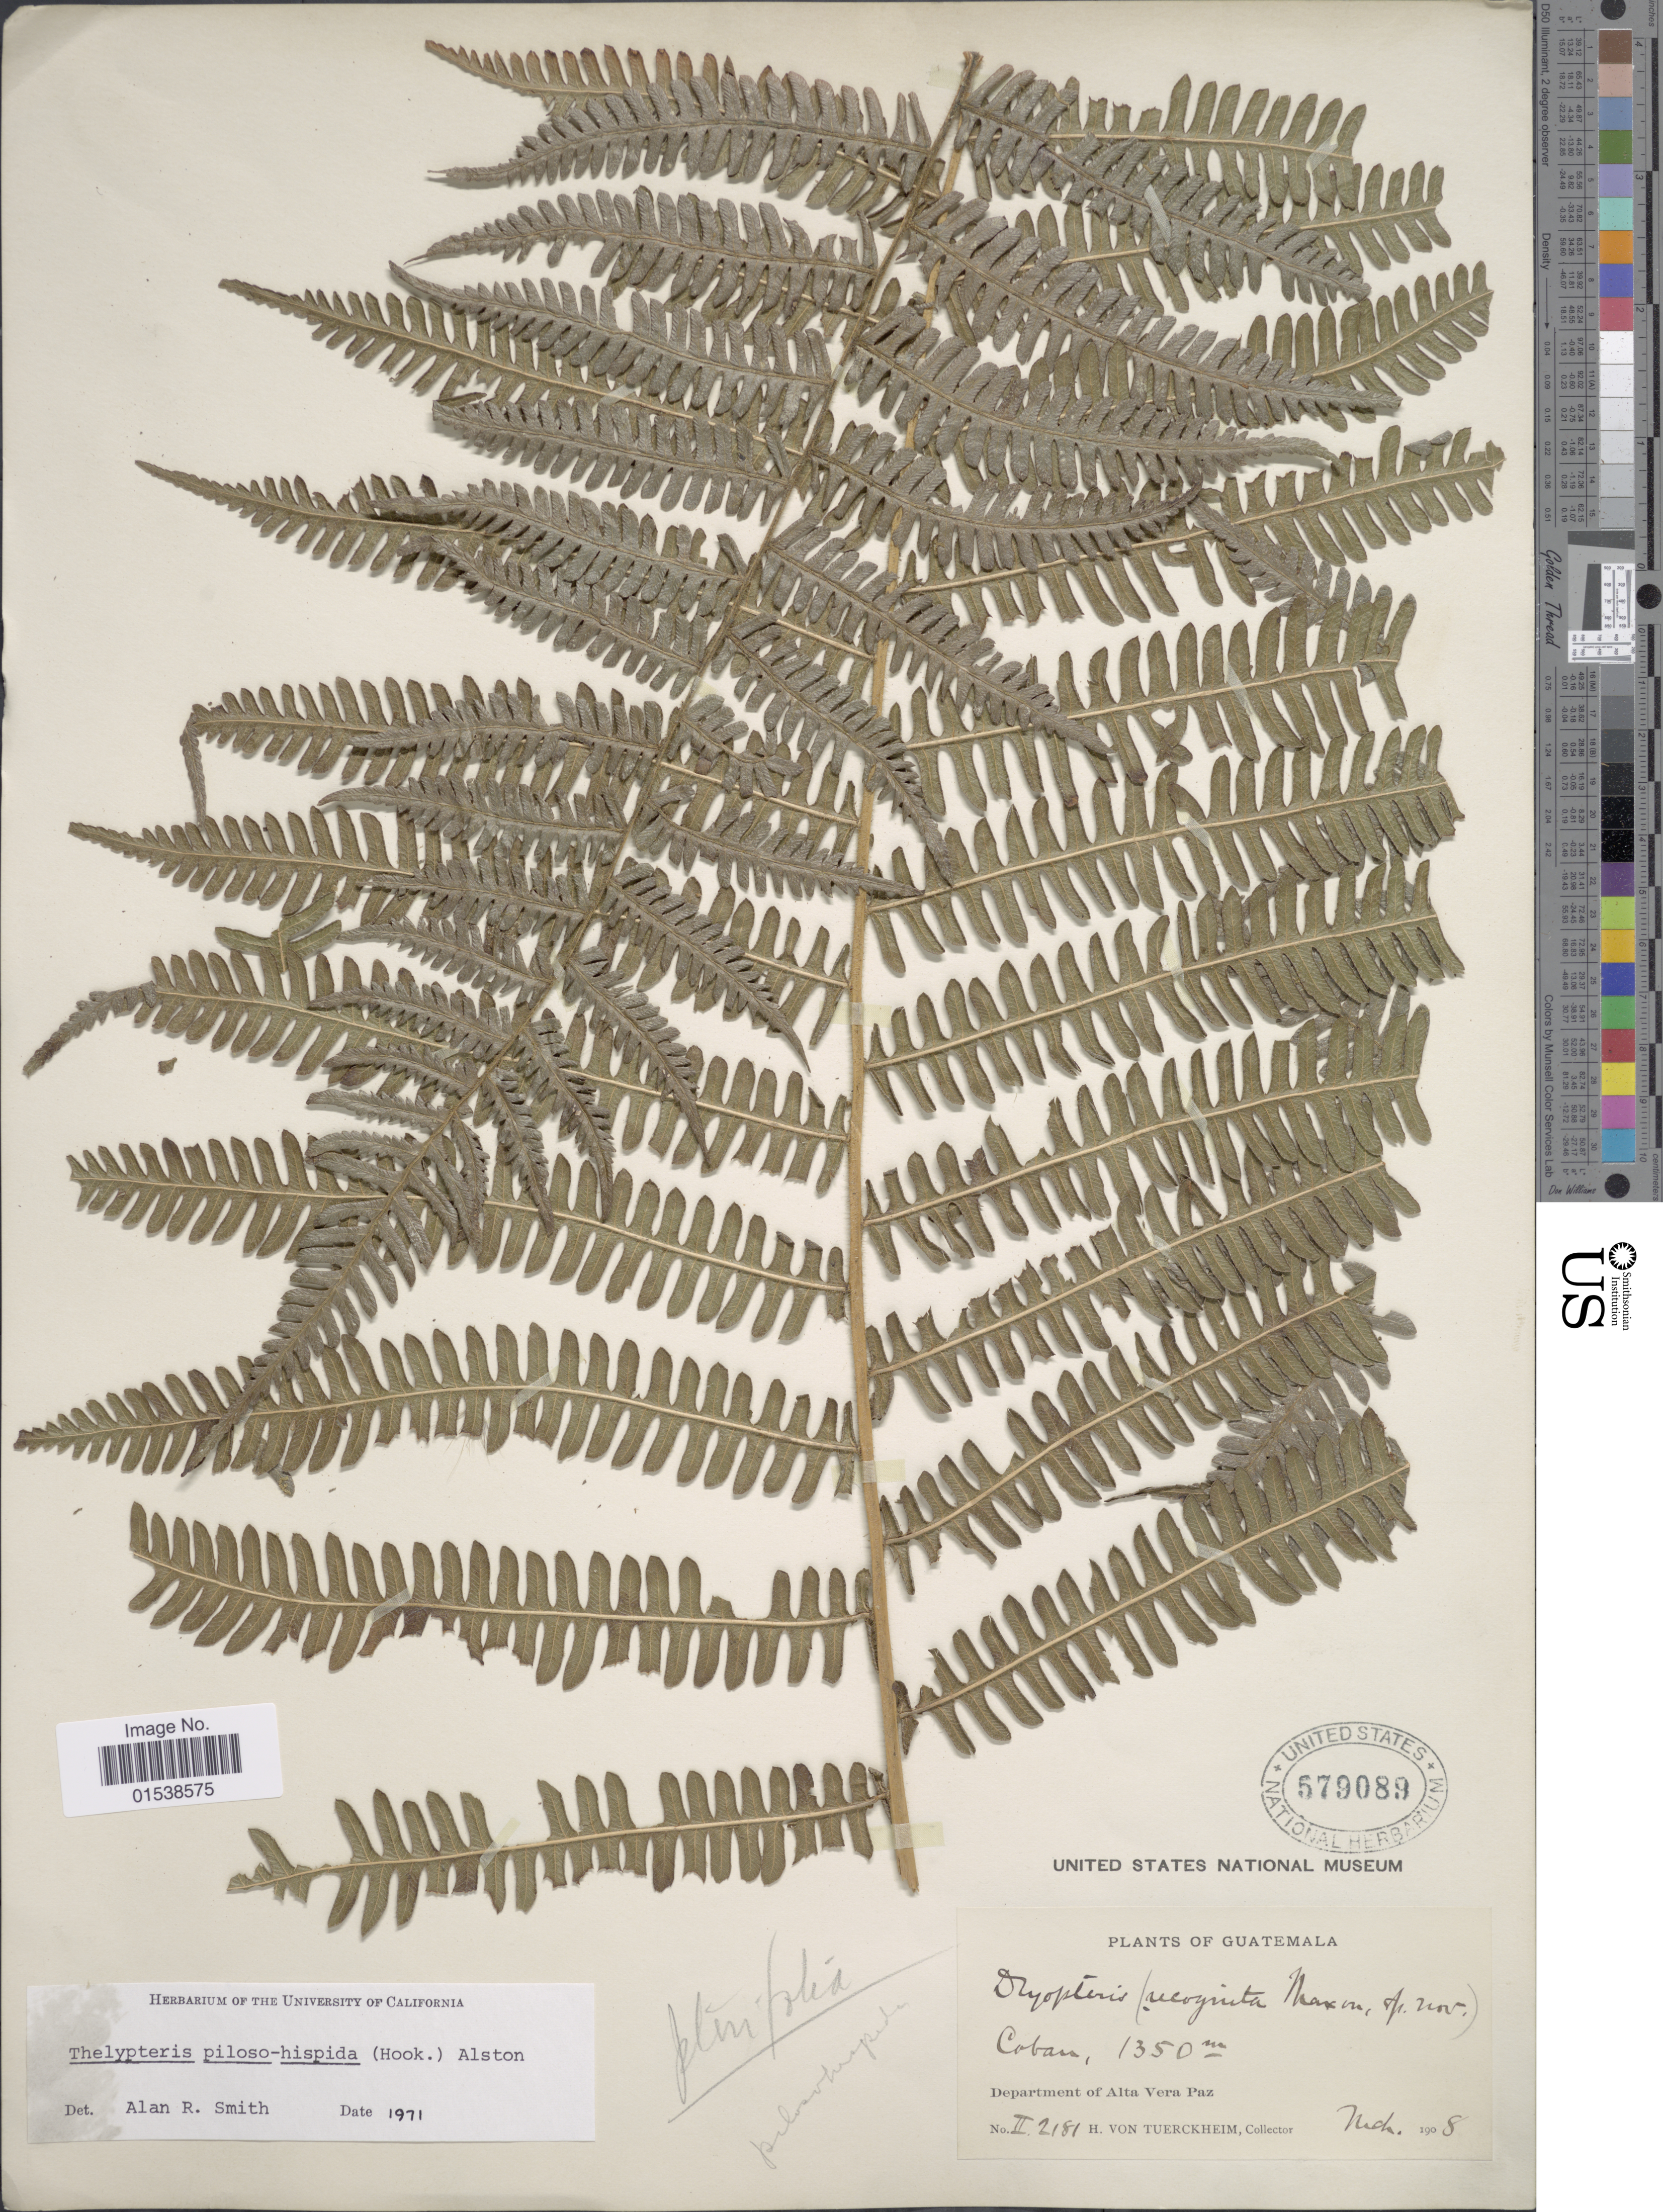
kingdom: Plantae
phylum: Tracheophyta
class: Polypodiopsida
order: Polypodiales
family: Thelypteridaceae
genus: Amauropelta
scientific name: Amauropelta pilosohispida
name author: (Hook.) A.R. Sm.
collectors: H. von Türckheim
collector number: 11 2181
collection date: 1908-03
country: Guatemala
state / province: Alta Verapaz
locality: Coban, Department of Alta Vera Paz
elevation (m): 1350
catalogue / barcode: US 579089